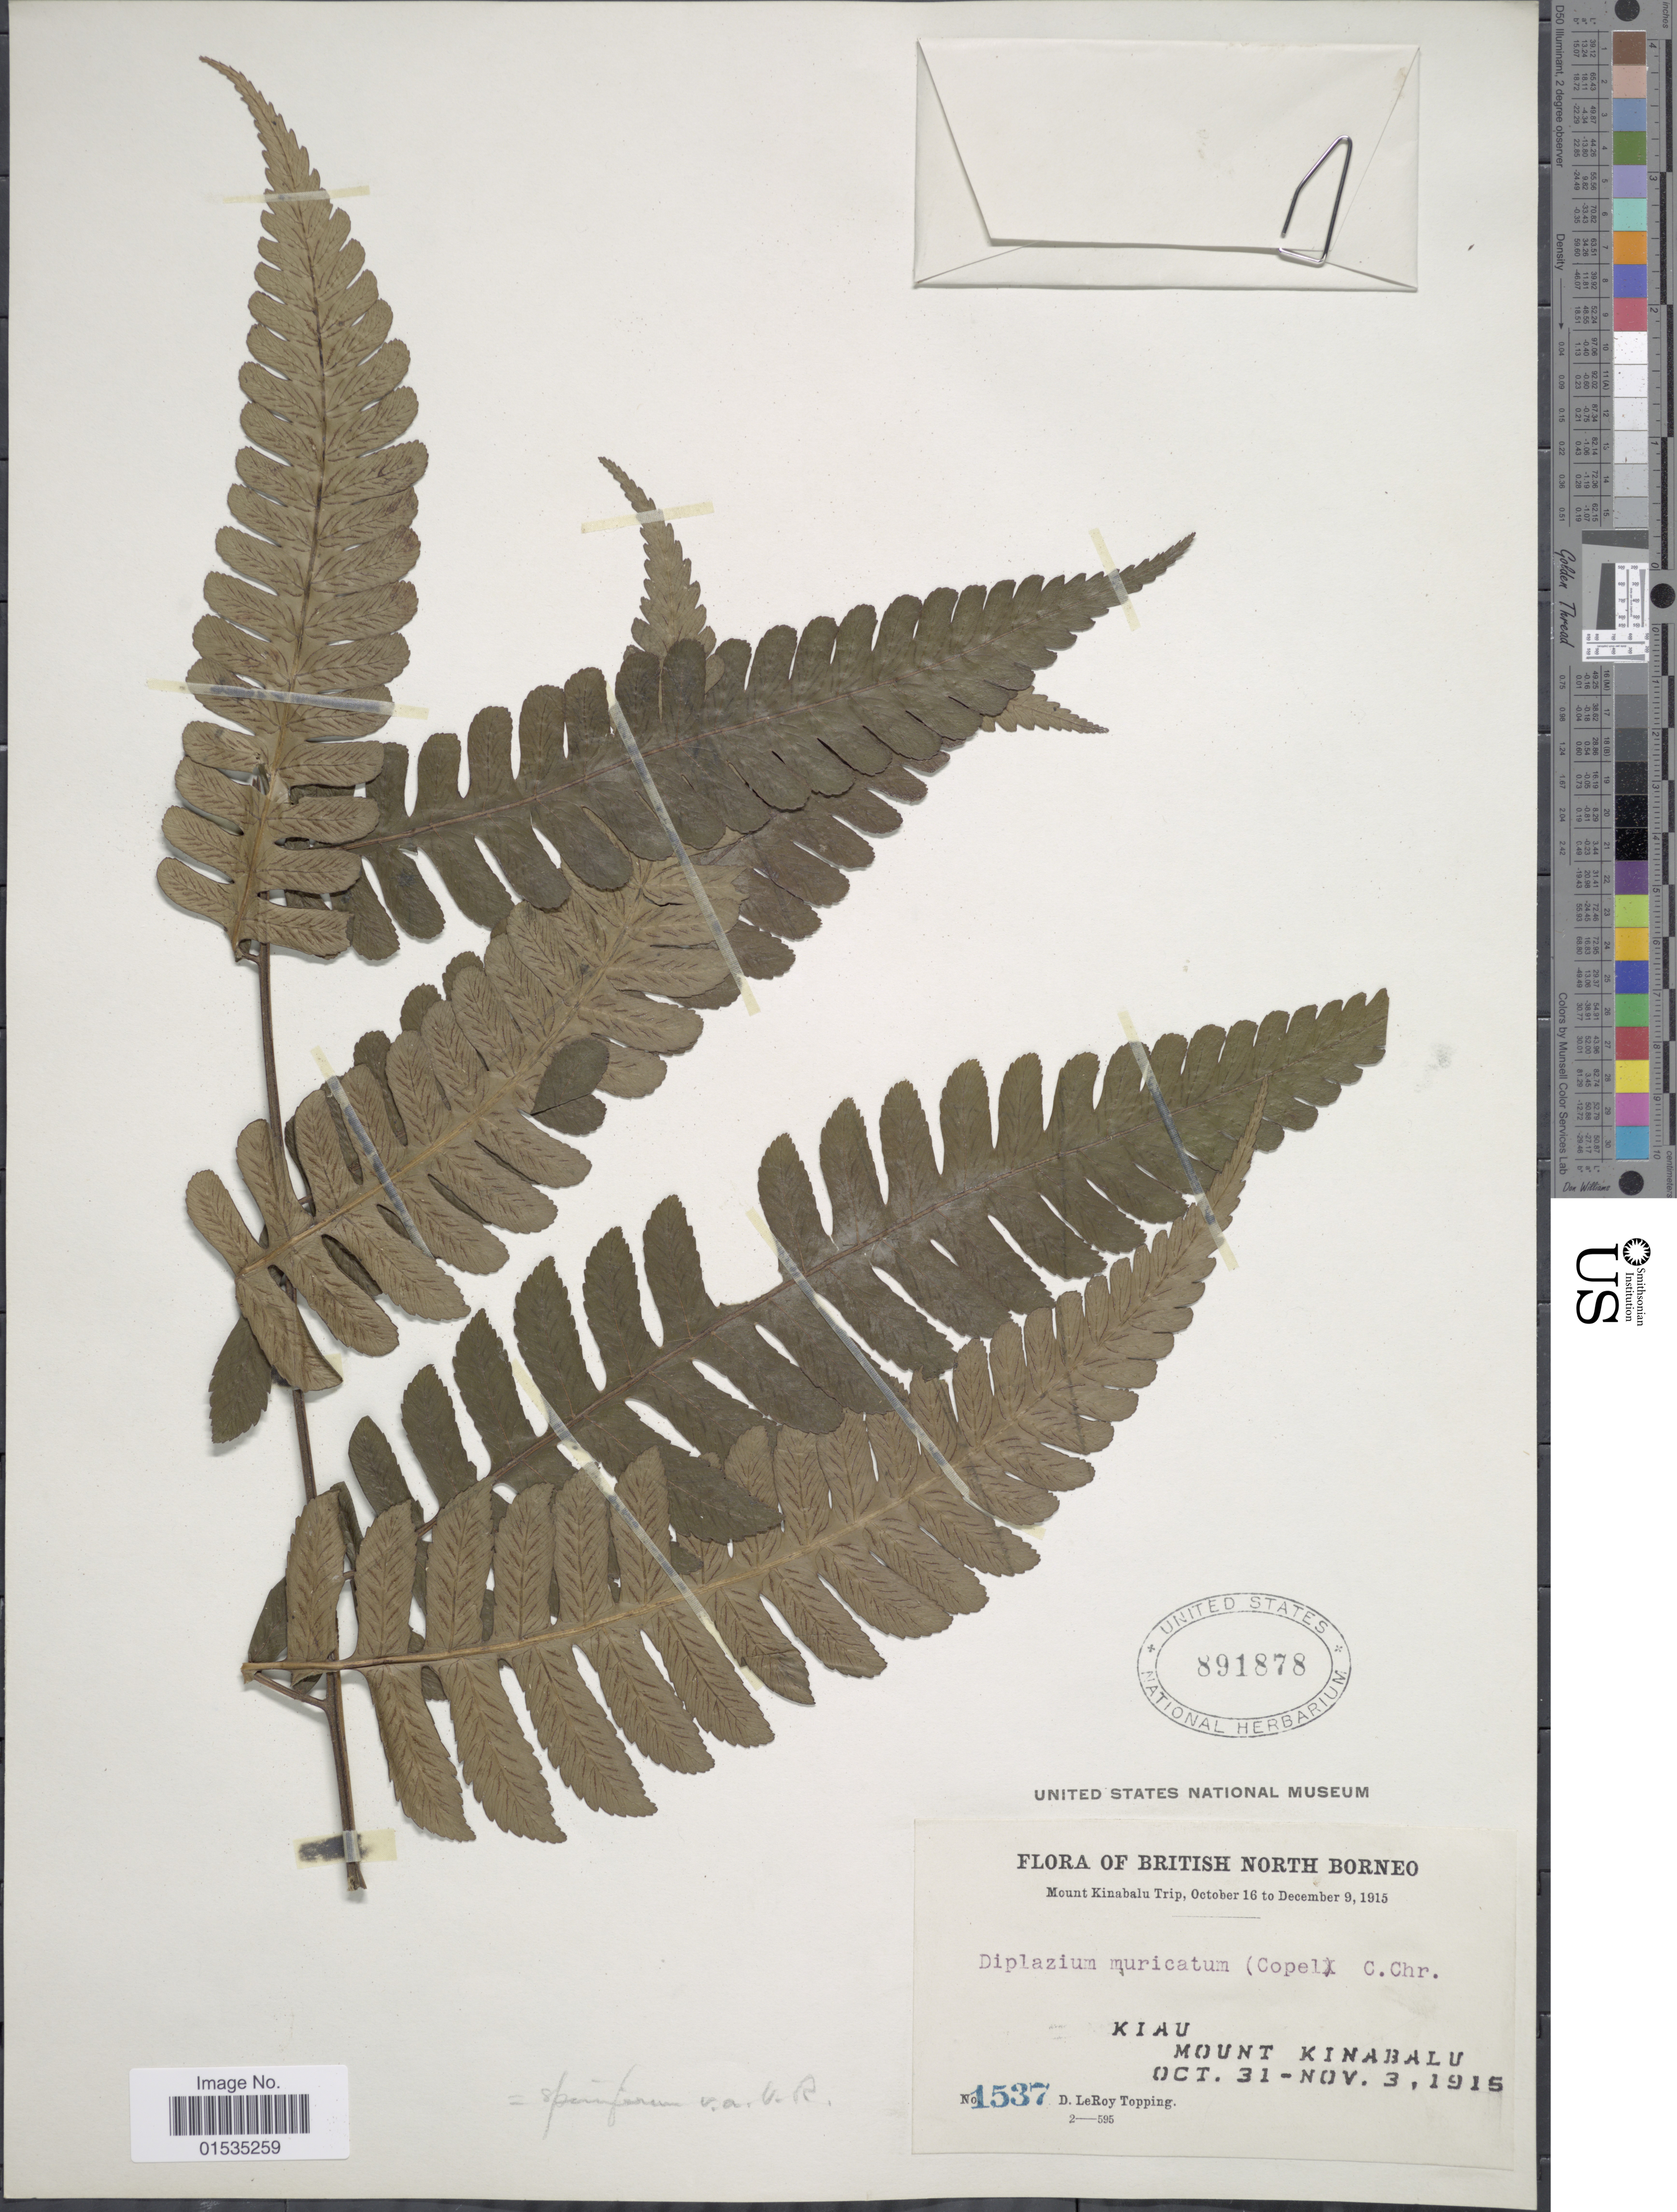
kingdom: Plantae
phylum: Tracheophyta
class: Polypodiopsida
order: Polypodiales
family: Athyriaceae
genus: Diplazium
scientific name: Diplazium spiniferum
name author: Alderw.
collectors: D. L. Topping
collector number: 1537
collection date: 1915-10-31/1915-11-03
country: Malaysia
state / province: Sabah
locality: British North Borneo, Kiau, Mount Kinabalu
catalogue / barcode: US 891878